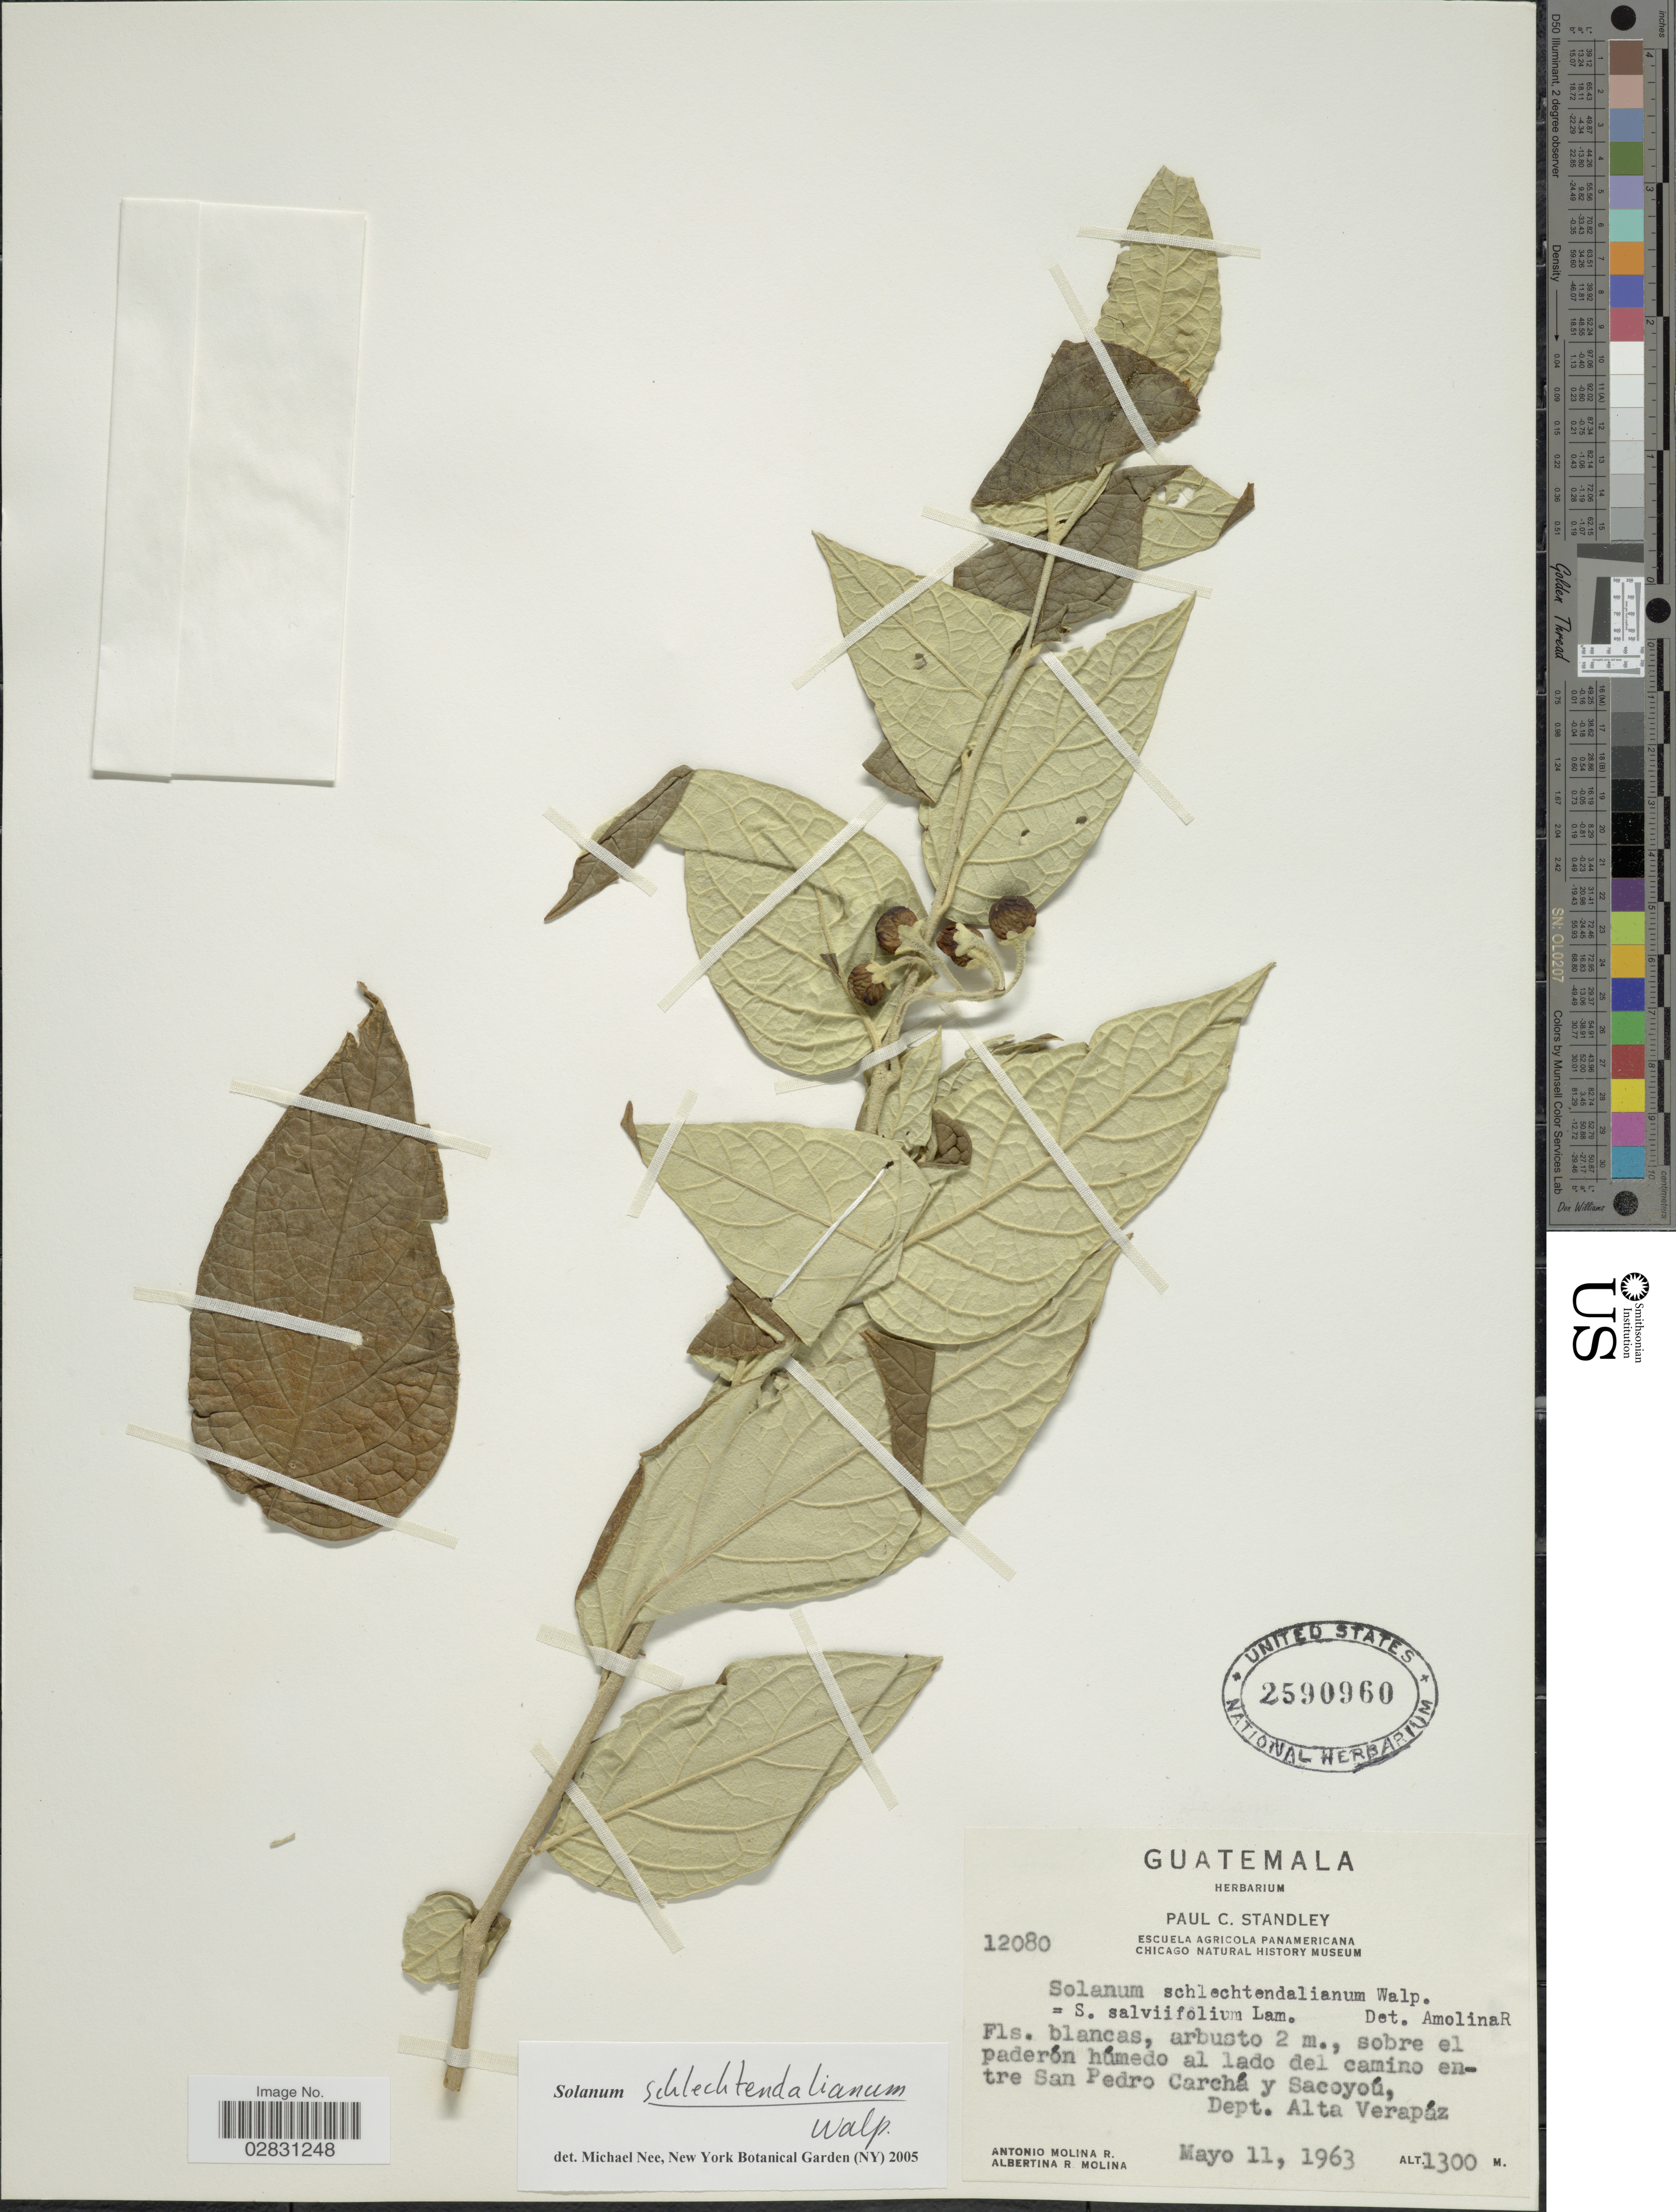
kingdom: Plantae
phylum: Tracheophyta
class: Magnoliopsida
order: Solanales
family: Solanaceae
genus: Solanum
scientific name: Solanum schlechtendalianum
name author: Walp.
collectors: A. Molina R. & A. R. Molina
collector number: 12080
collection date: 1963-05-11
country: Guatemala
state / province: Alta Verapaz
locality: Al lado del camino entre San Pedro Carchá y Sacoyoú, Dept. Alta Verapáz.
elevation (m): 1300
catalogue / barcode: US 2590960